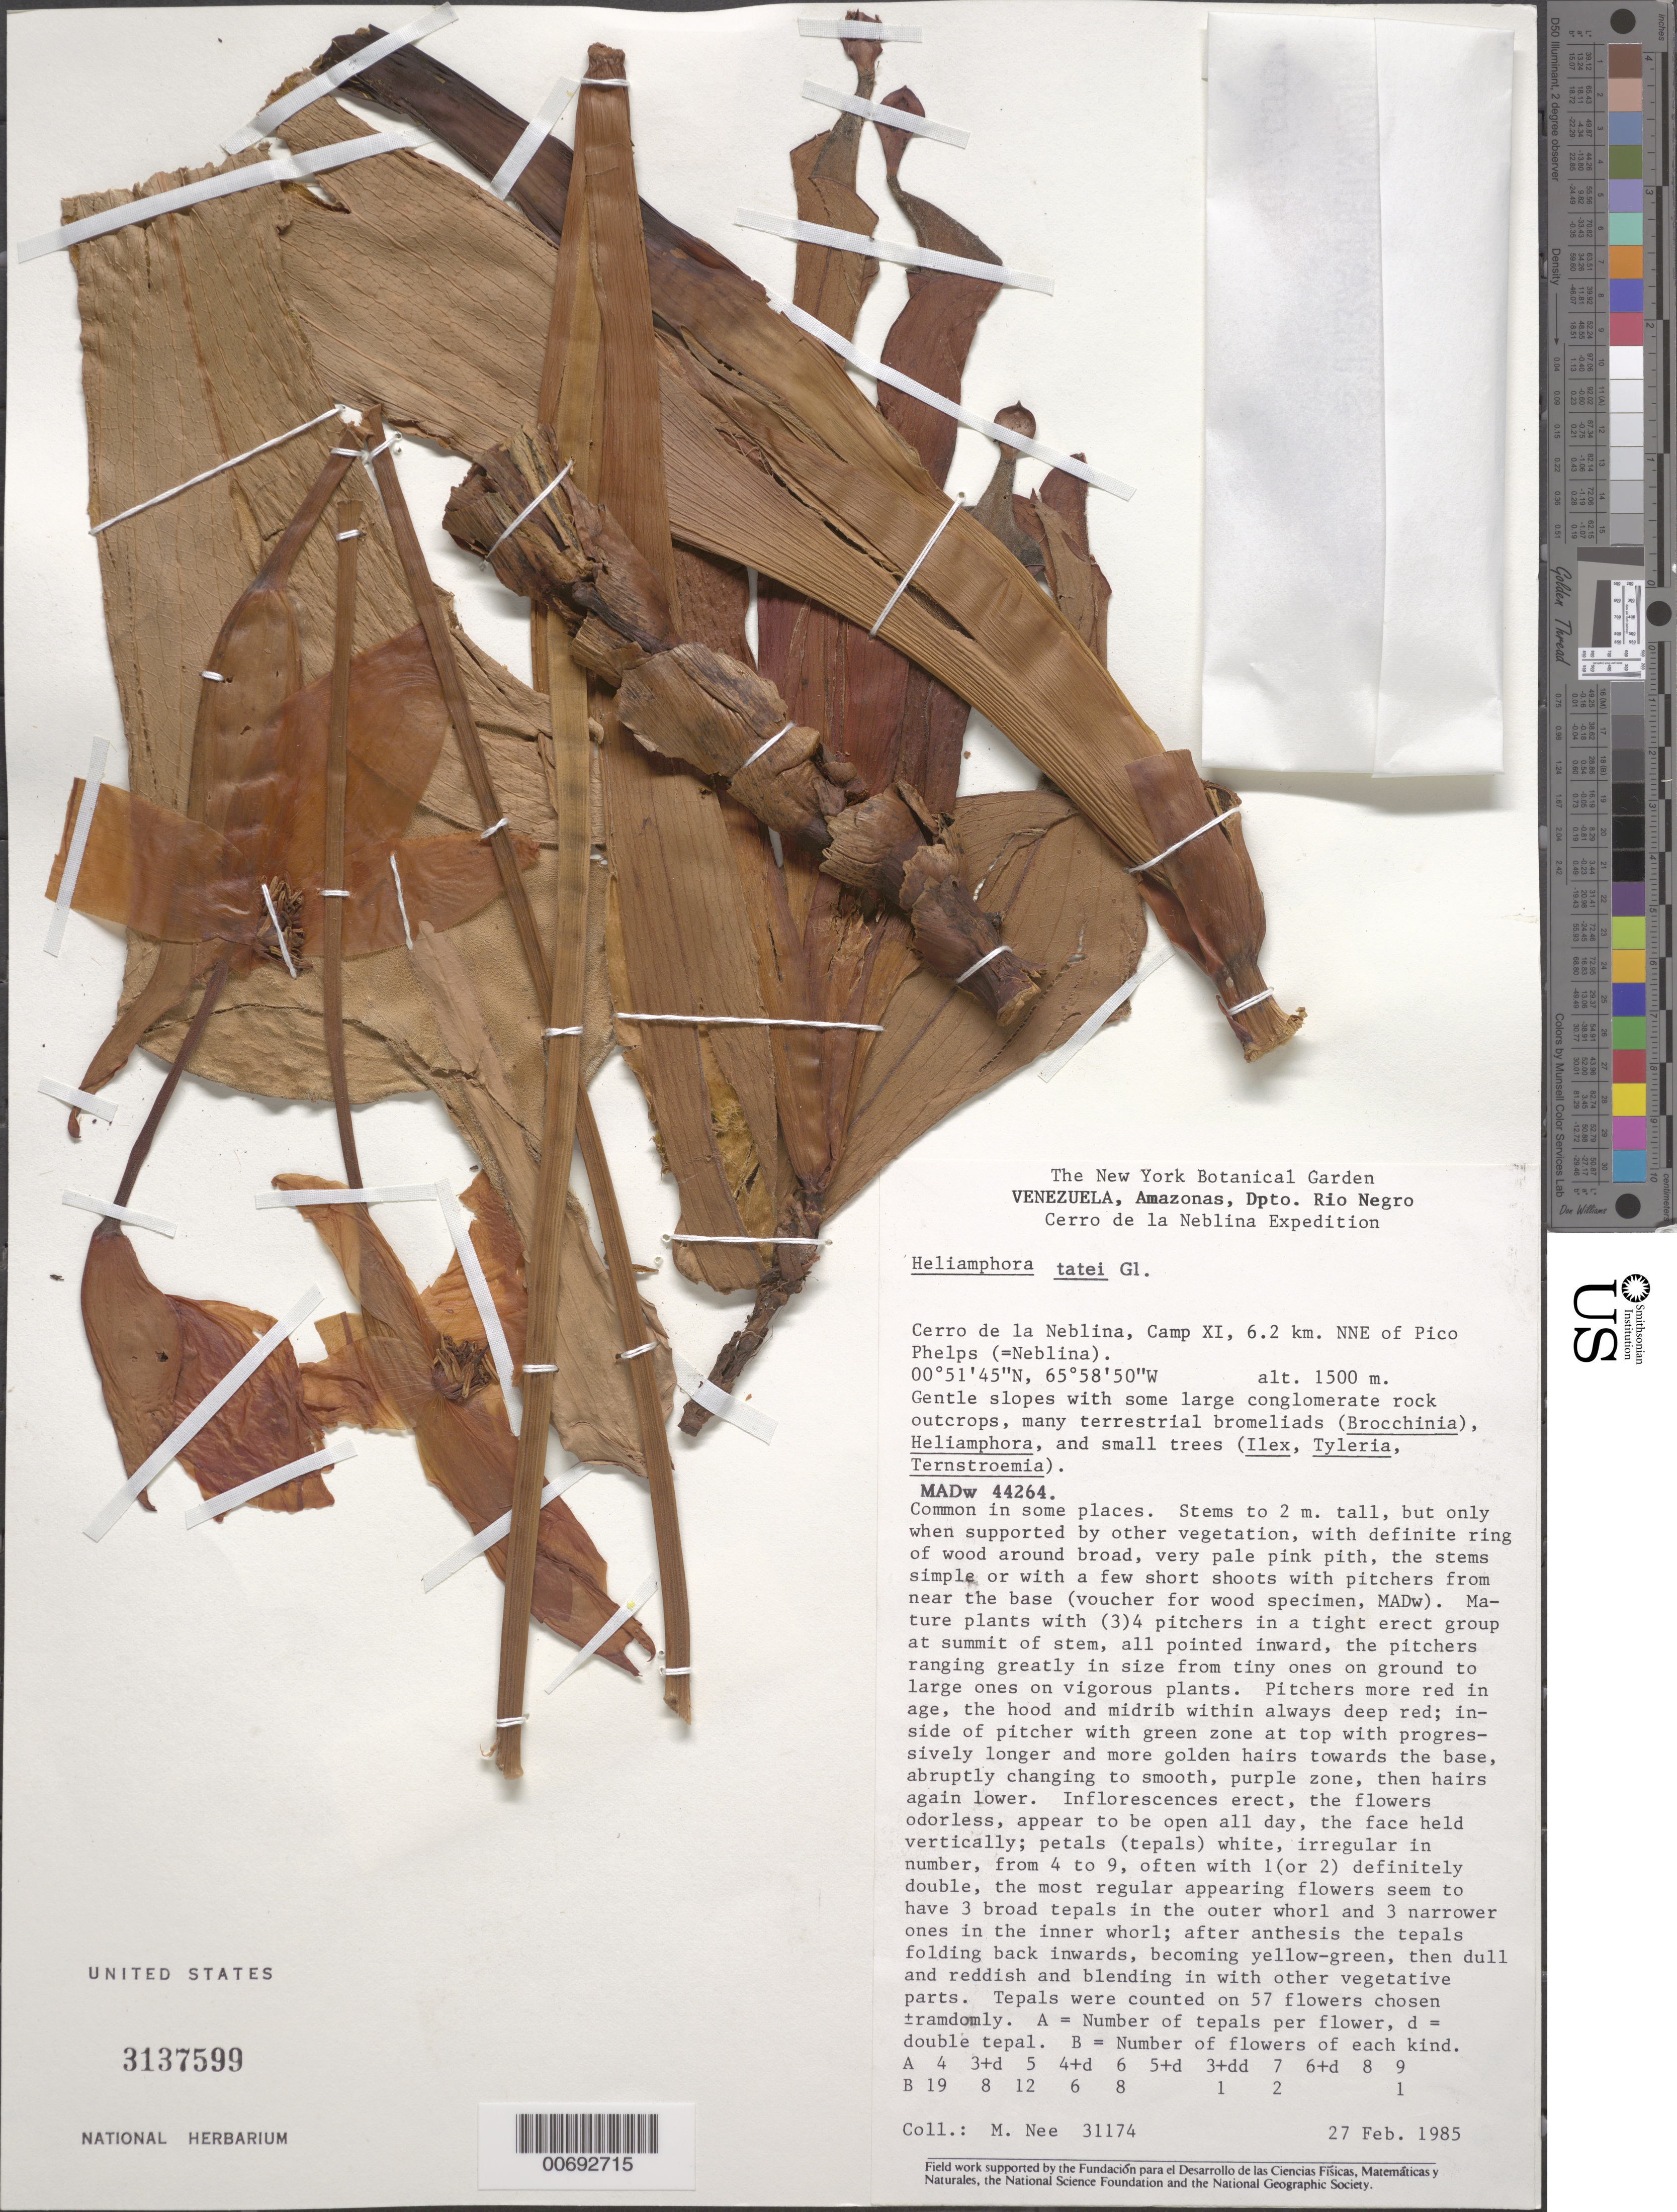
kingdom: Plantae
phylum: Tracheophyta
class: Magnoliopsida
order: Ericales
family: Sarraceniaceae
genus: Heliamphora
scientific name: Heliamphora tatei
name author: (Maguire) Steyerm.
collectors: M. Nee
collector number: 31174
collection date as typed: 27-Feb-85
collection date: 1985-02-27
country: Venezuela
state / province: Amazonas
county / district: Río Negro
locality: Cerro de la Neblina, Camp XI, 6.2 km NNE of Pico Phelps (=Neblina)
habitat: Gentle slopes with some lg conglomerate rock outcrops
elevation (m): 1500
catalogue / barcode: US 3137599